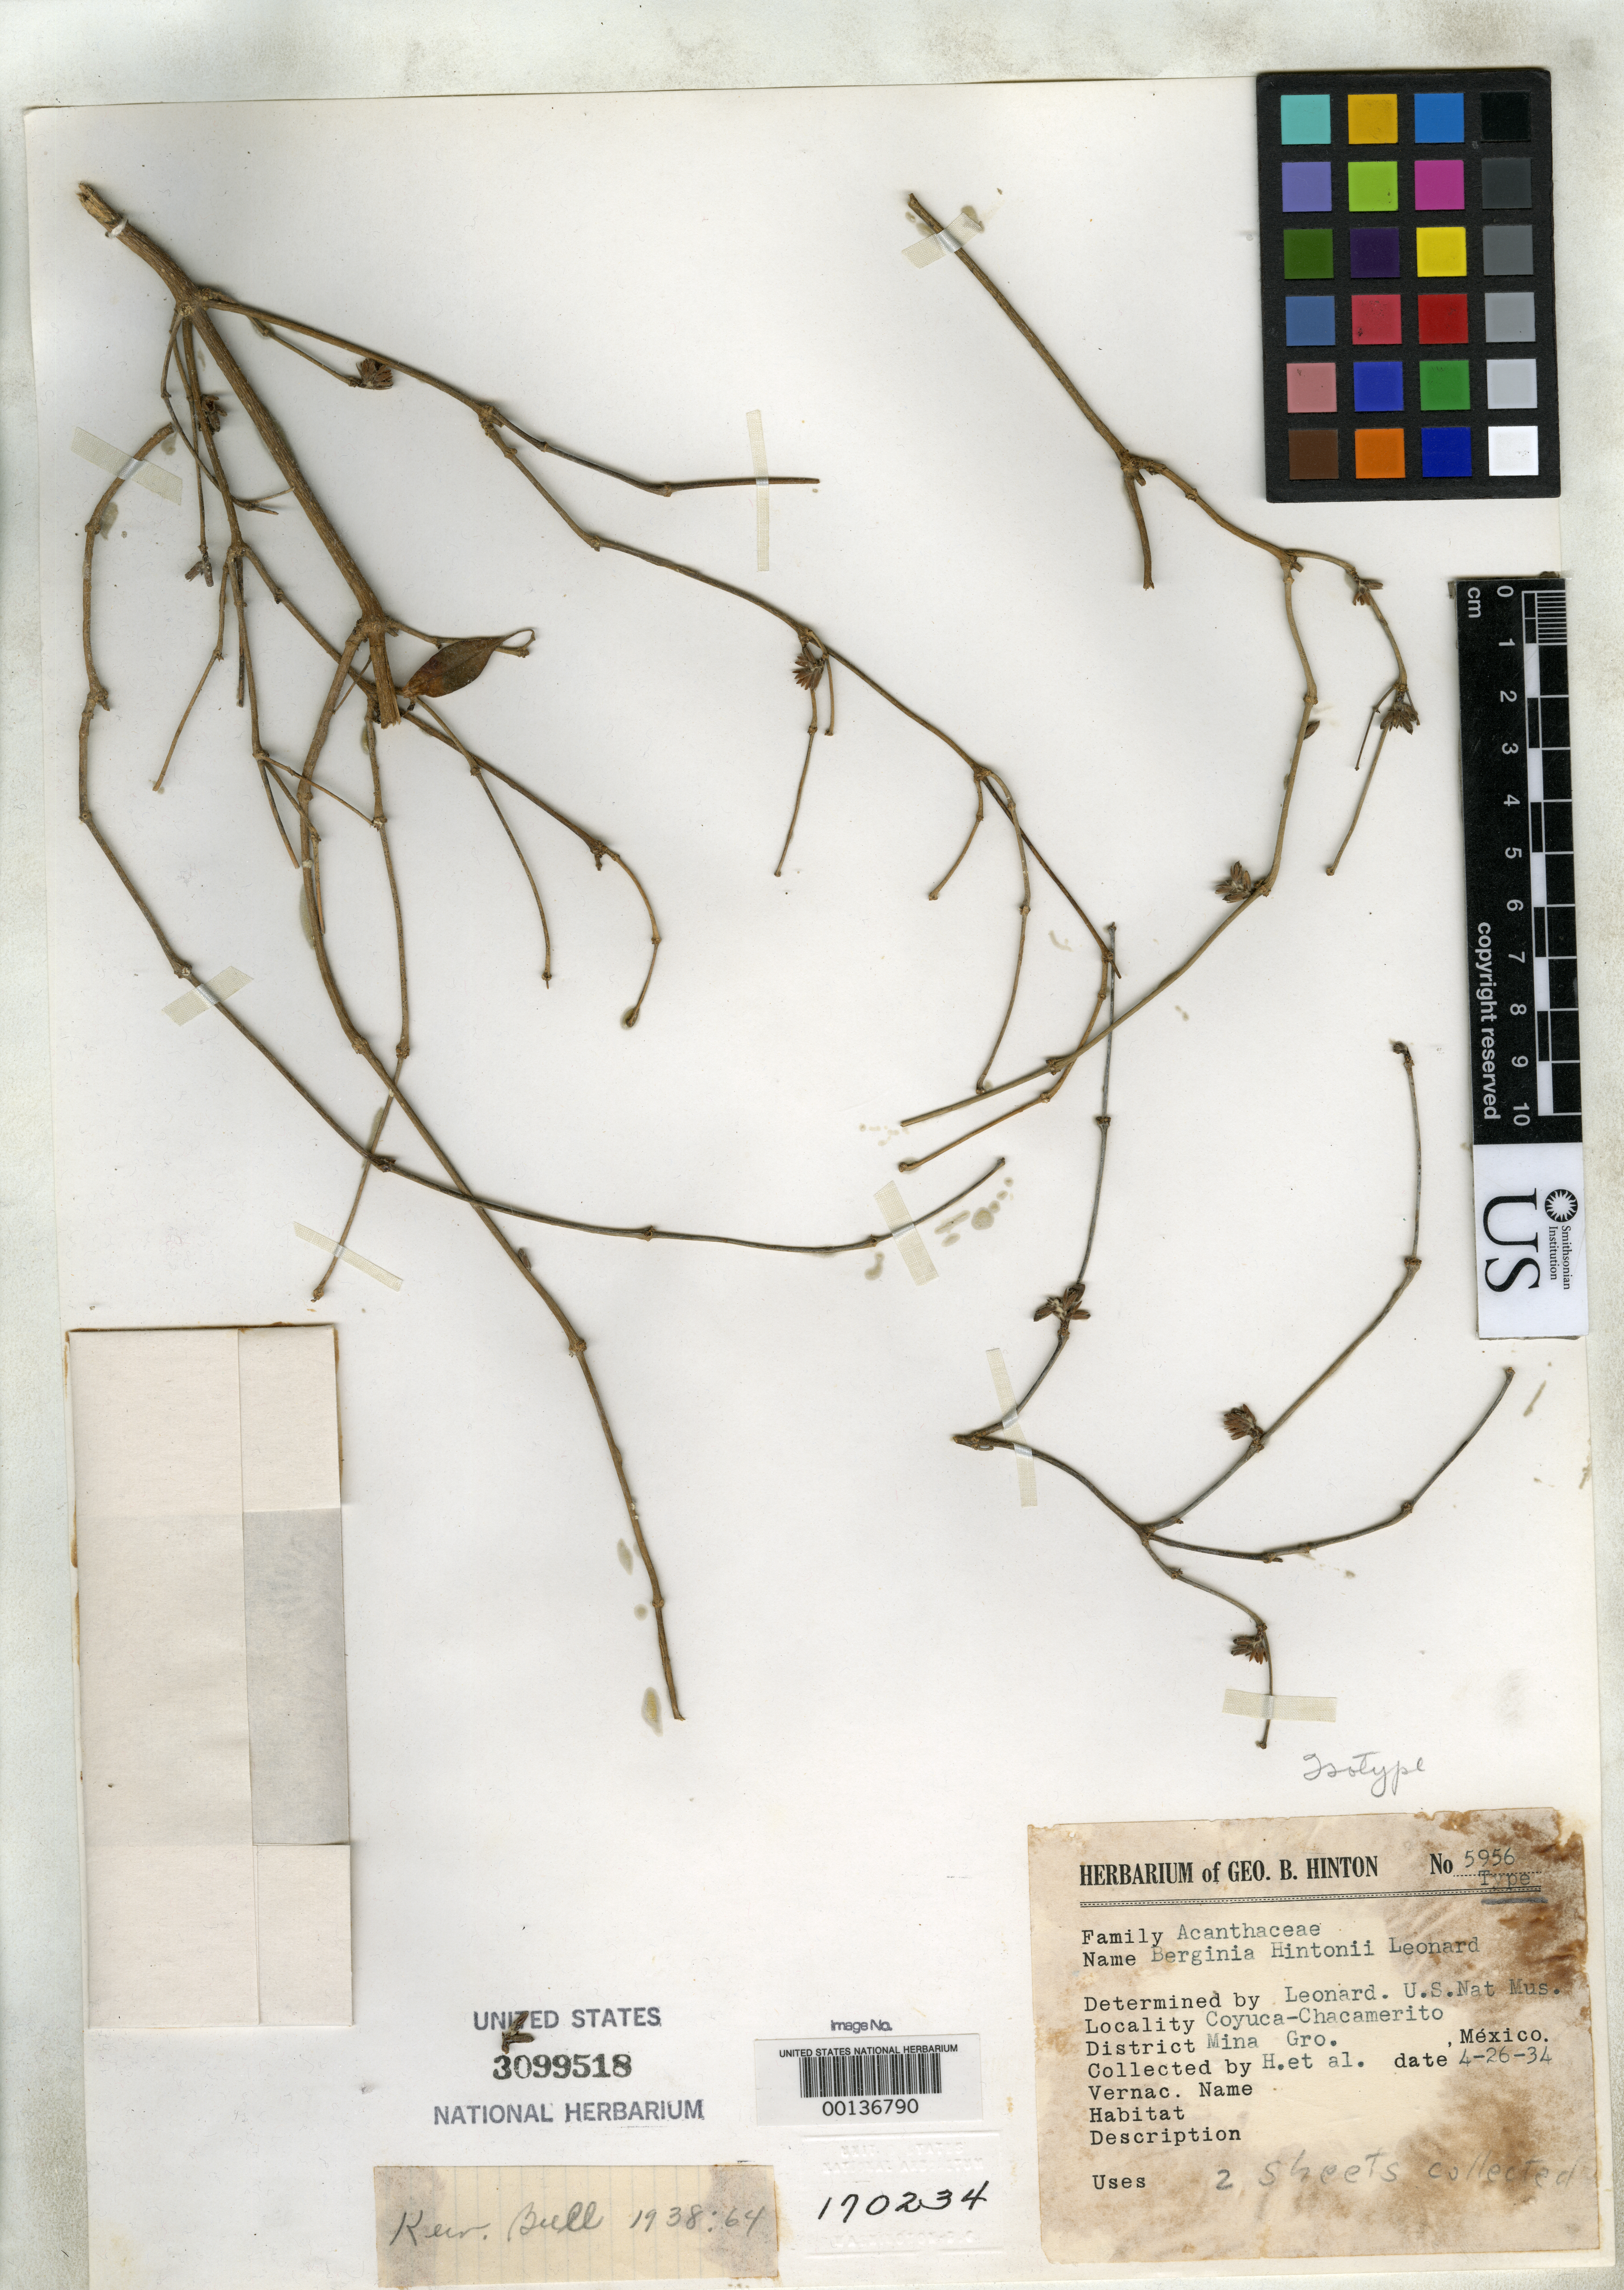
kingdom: Plantae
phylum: Tracheophyta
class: Magnoliopsida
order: Lamiales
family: Acanthaceae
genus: Berginia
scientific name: Berginia hintonii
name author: Leonard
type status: Isotype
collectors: G. B. Hinton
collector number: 5956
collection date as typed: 26 Apr 1934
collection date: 1934-04-26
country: Mexico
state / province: Guerrero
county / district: Mina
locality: Coyuca - Chacamerito.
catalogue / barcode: US 3099518